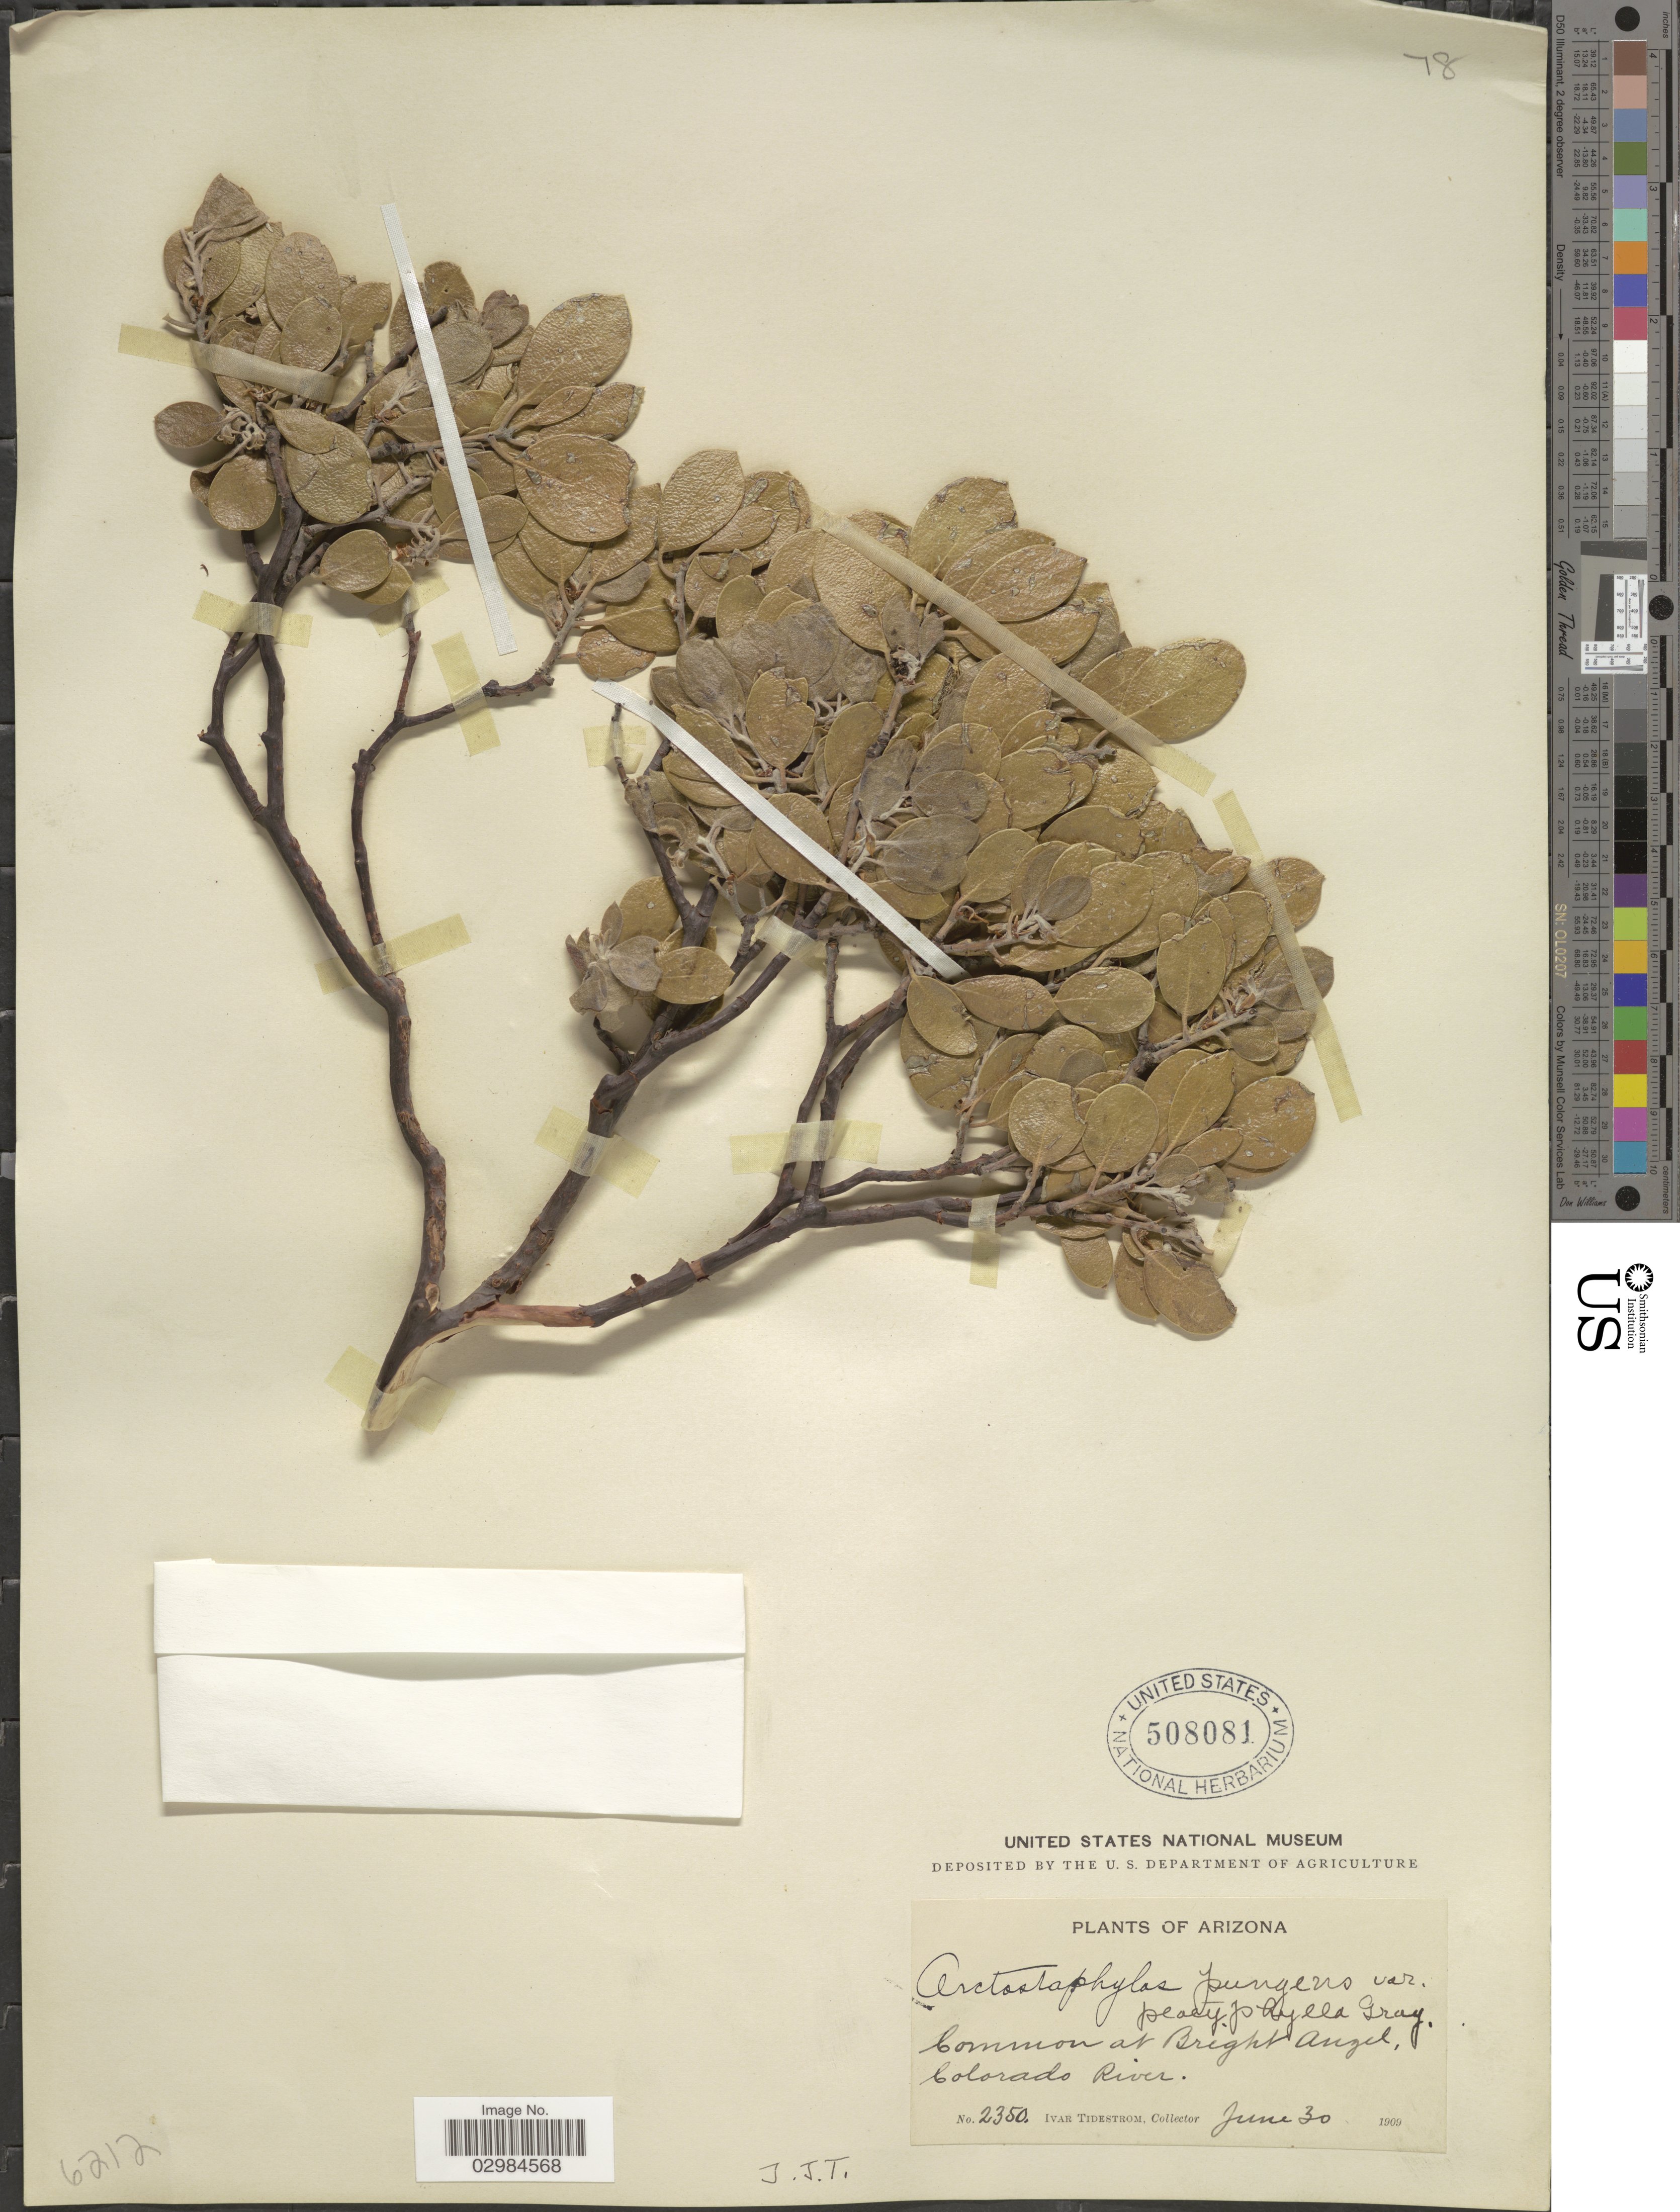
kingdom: Plantae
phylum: Tracheophyta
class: Magnoliopsida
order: Ericales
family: Ericaceae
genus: Arctostaphylos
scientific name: Arctostaphylos pungens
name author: Kunth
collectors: I. F. Tidestrom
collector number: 2350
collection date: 1909-06-30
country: United States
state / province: Arizona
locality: Common at Bright Angel, Colorado River.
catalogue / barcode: US 508081